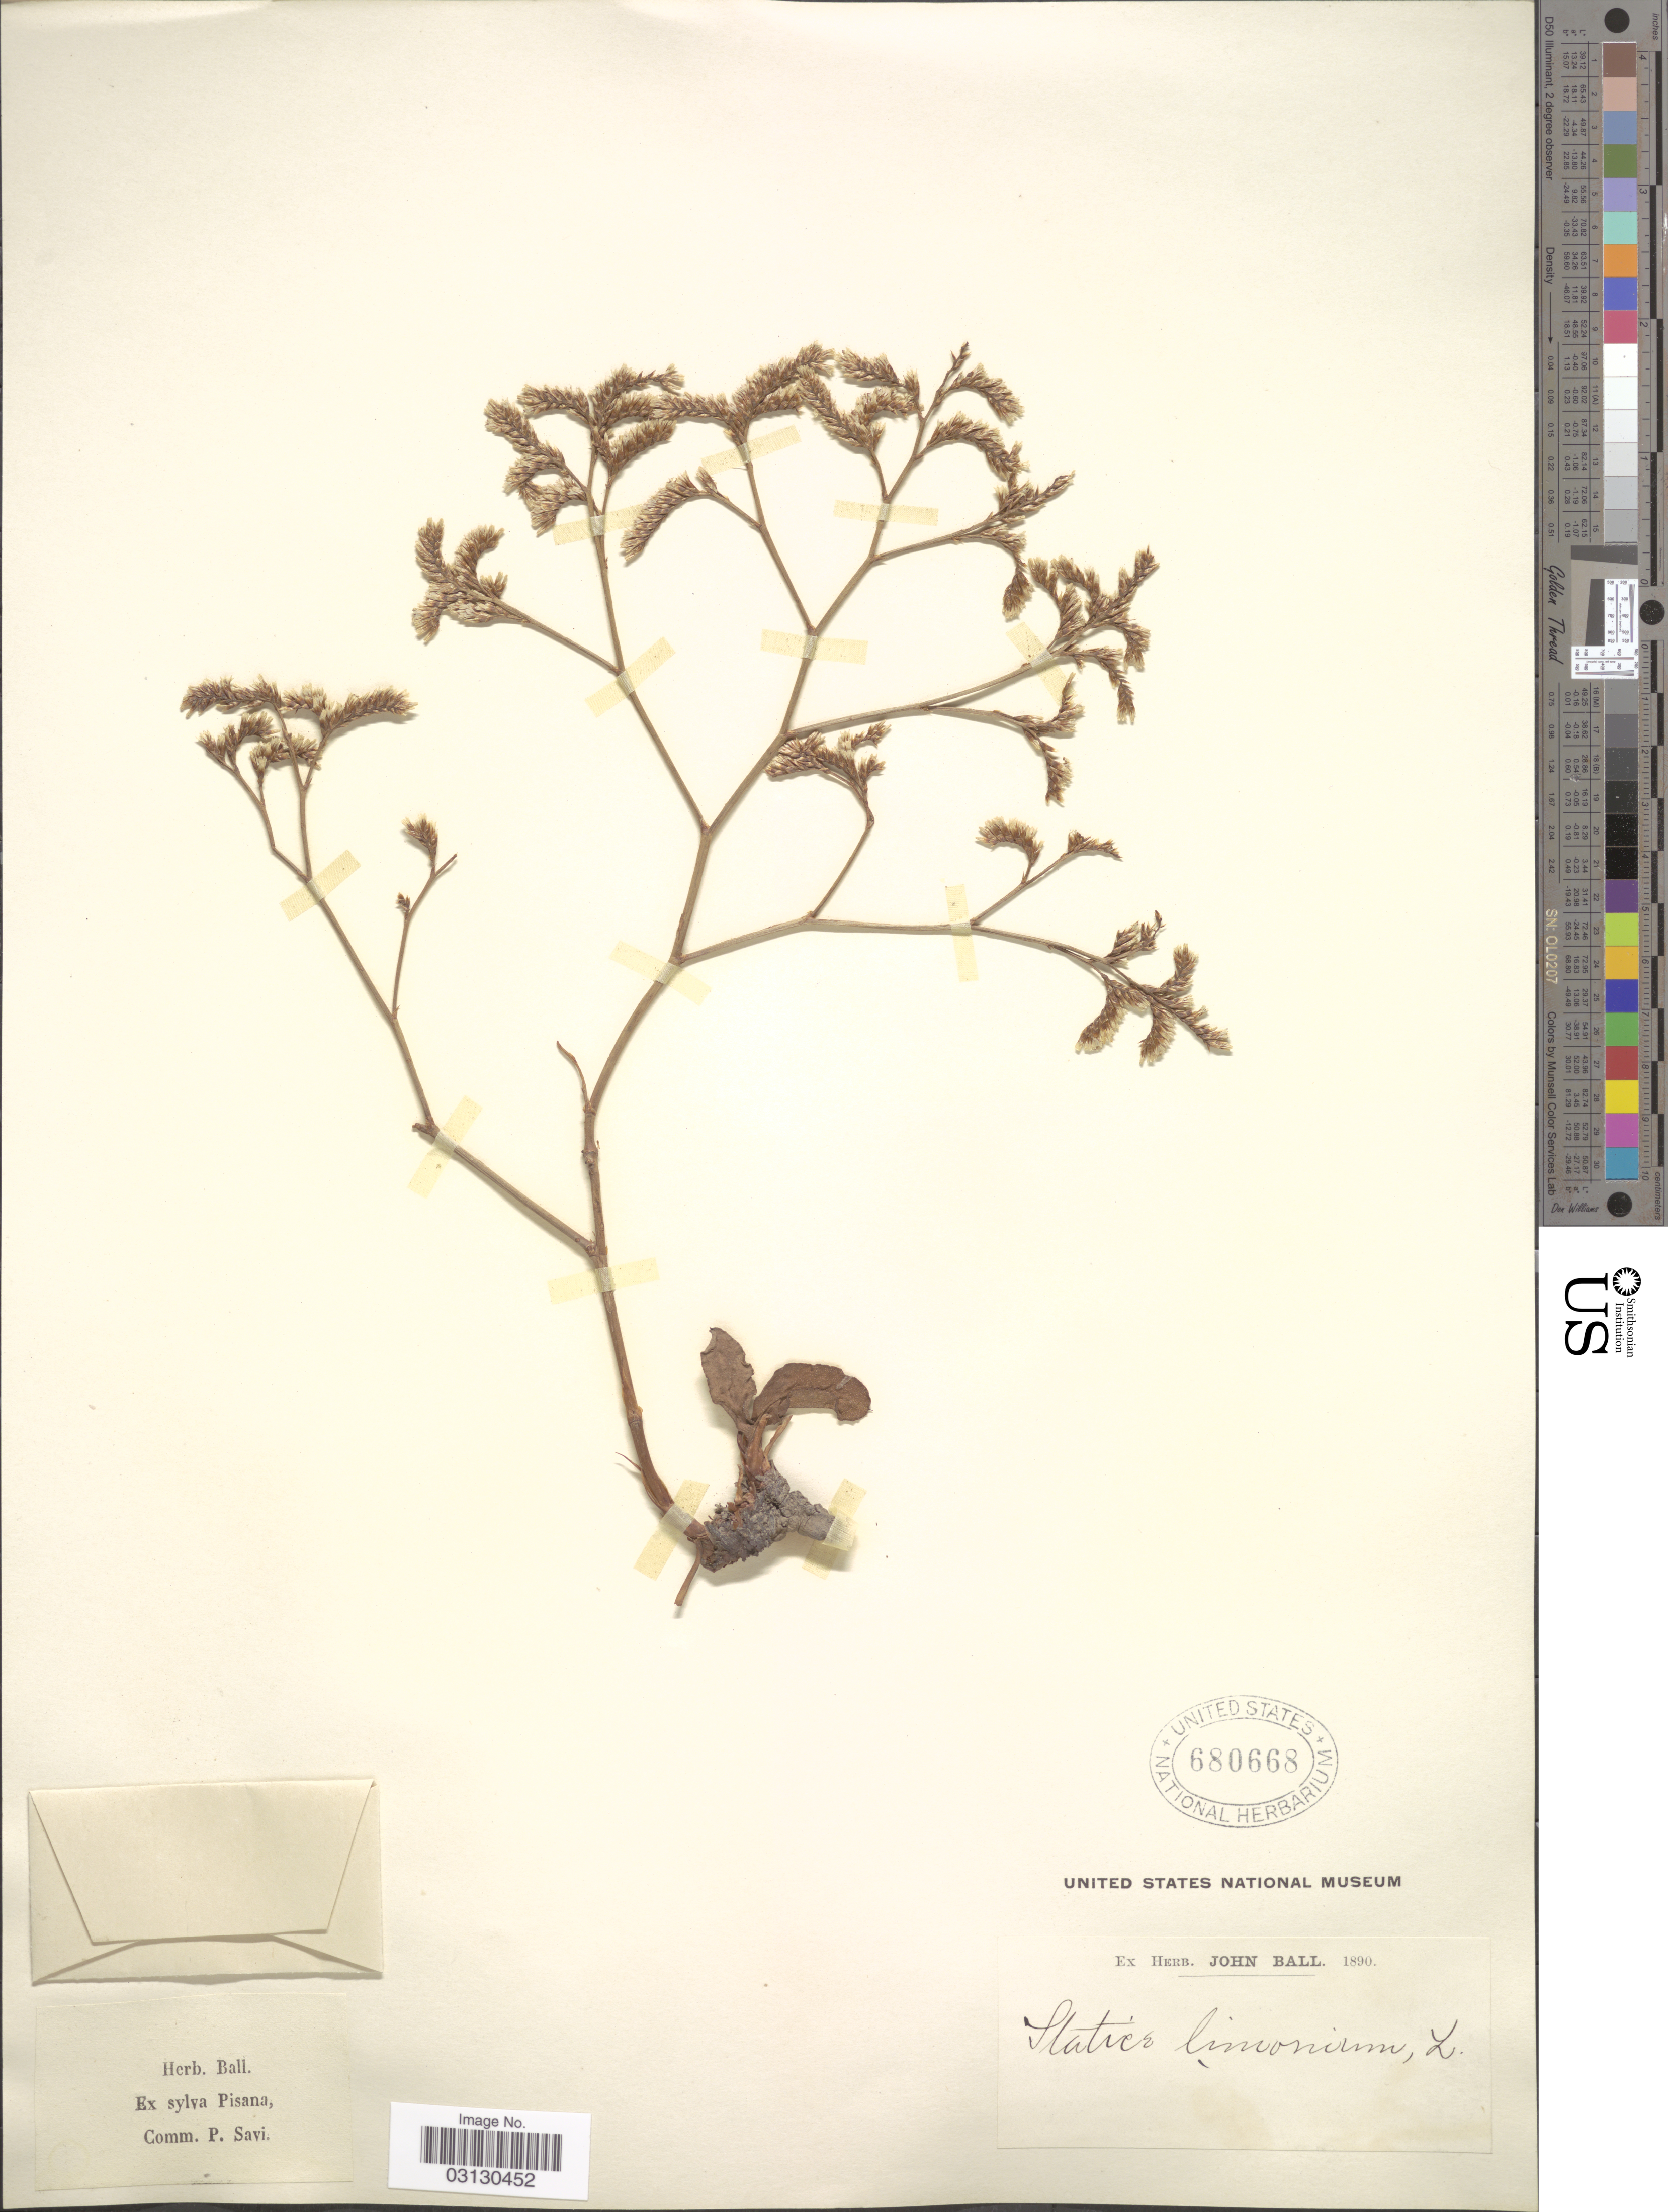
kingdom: Plantae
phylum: Tracheophyta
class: Magnoliopsida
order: Caryophyllales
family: Plumbaginaceae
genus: Limonium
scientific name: Limonium limonium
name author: (L.) A.Lyons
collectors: ex herb. John Ball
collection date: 1890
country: Italy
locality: Ex sylva Pisana.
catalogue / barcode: US 680668